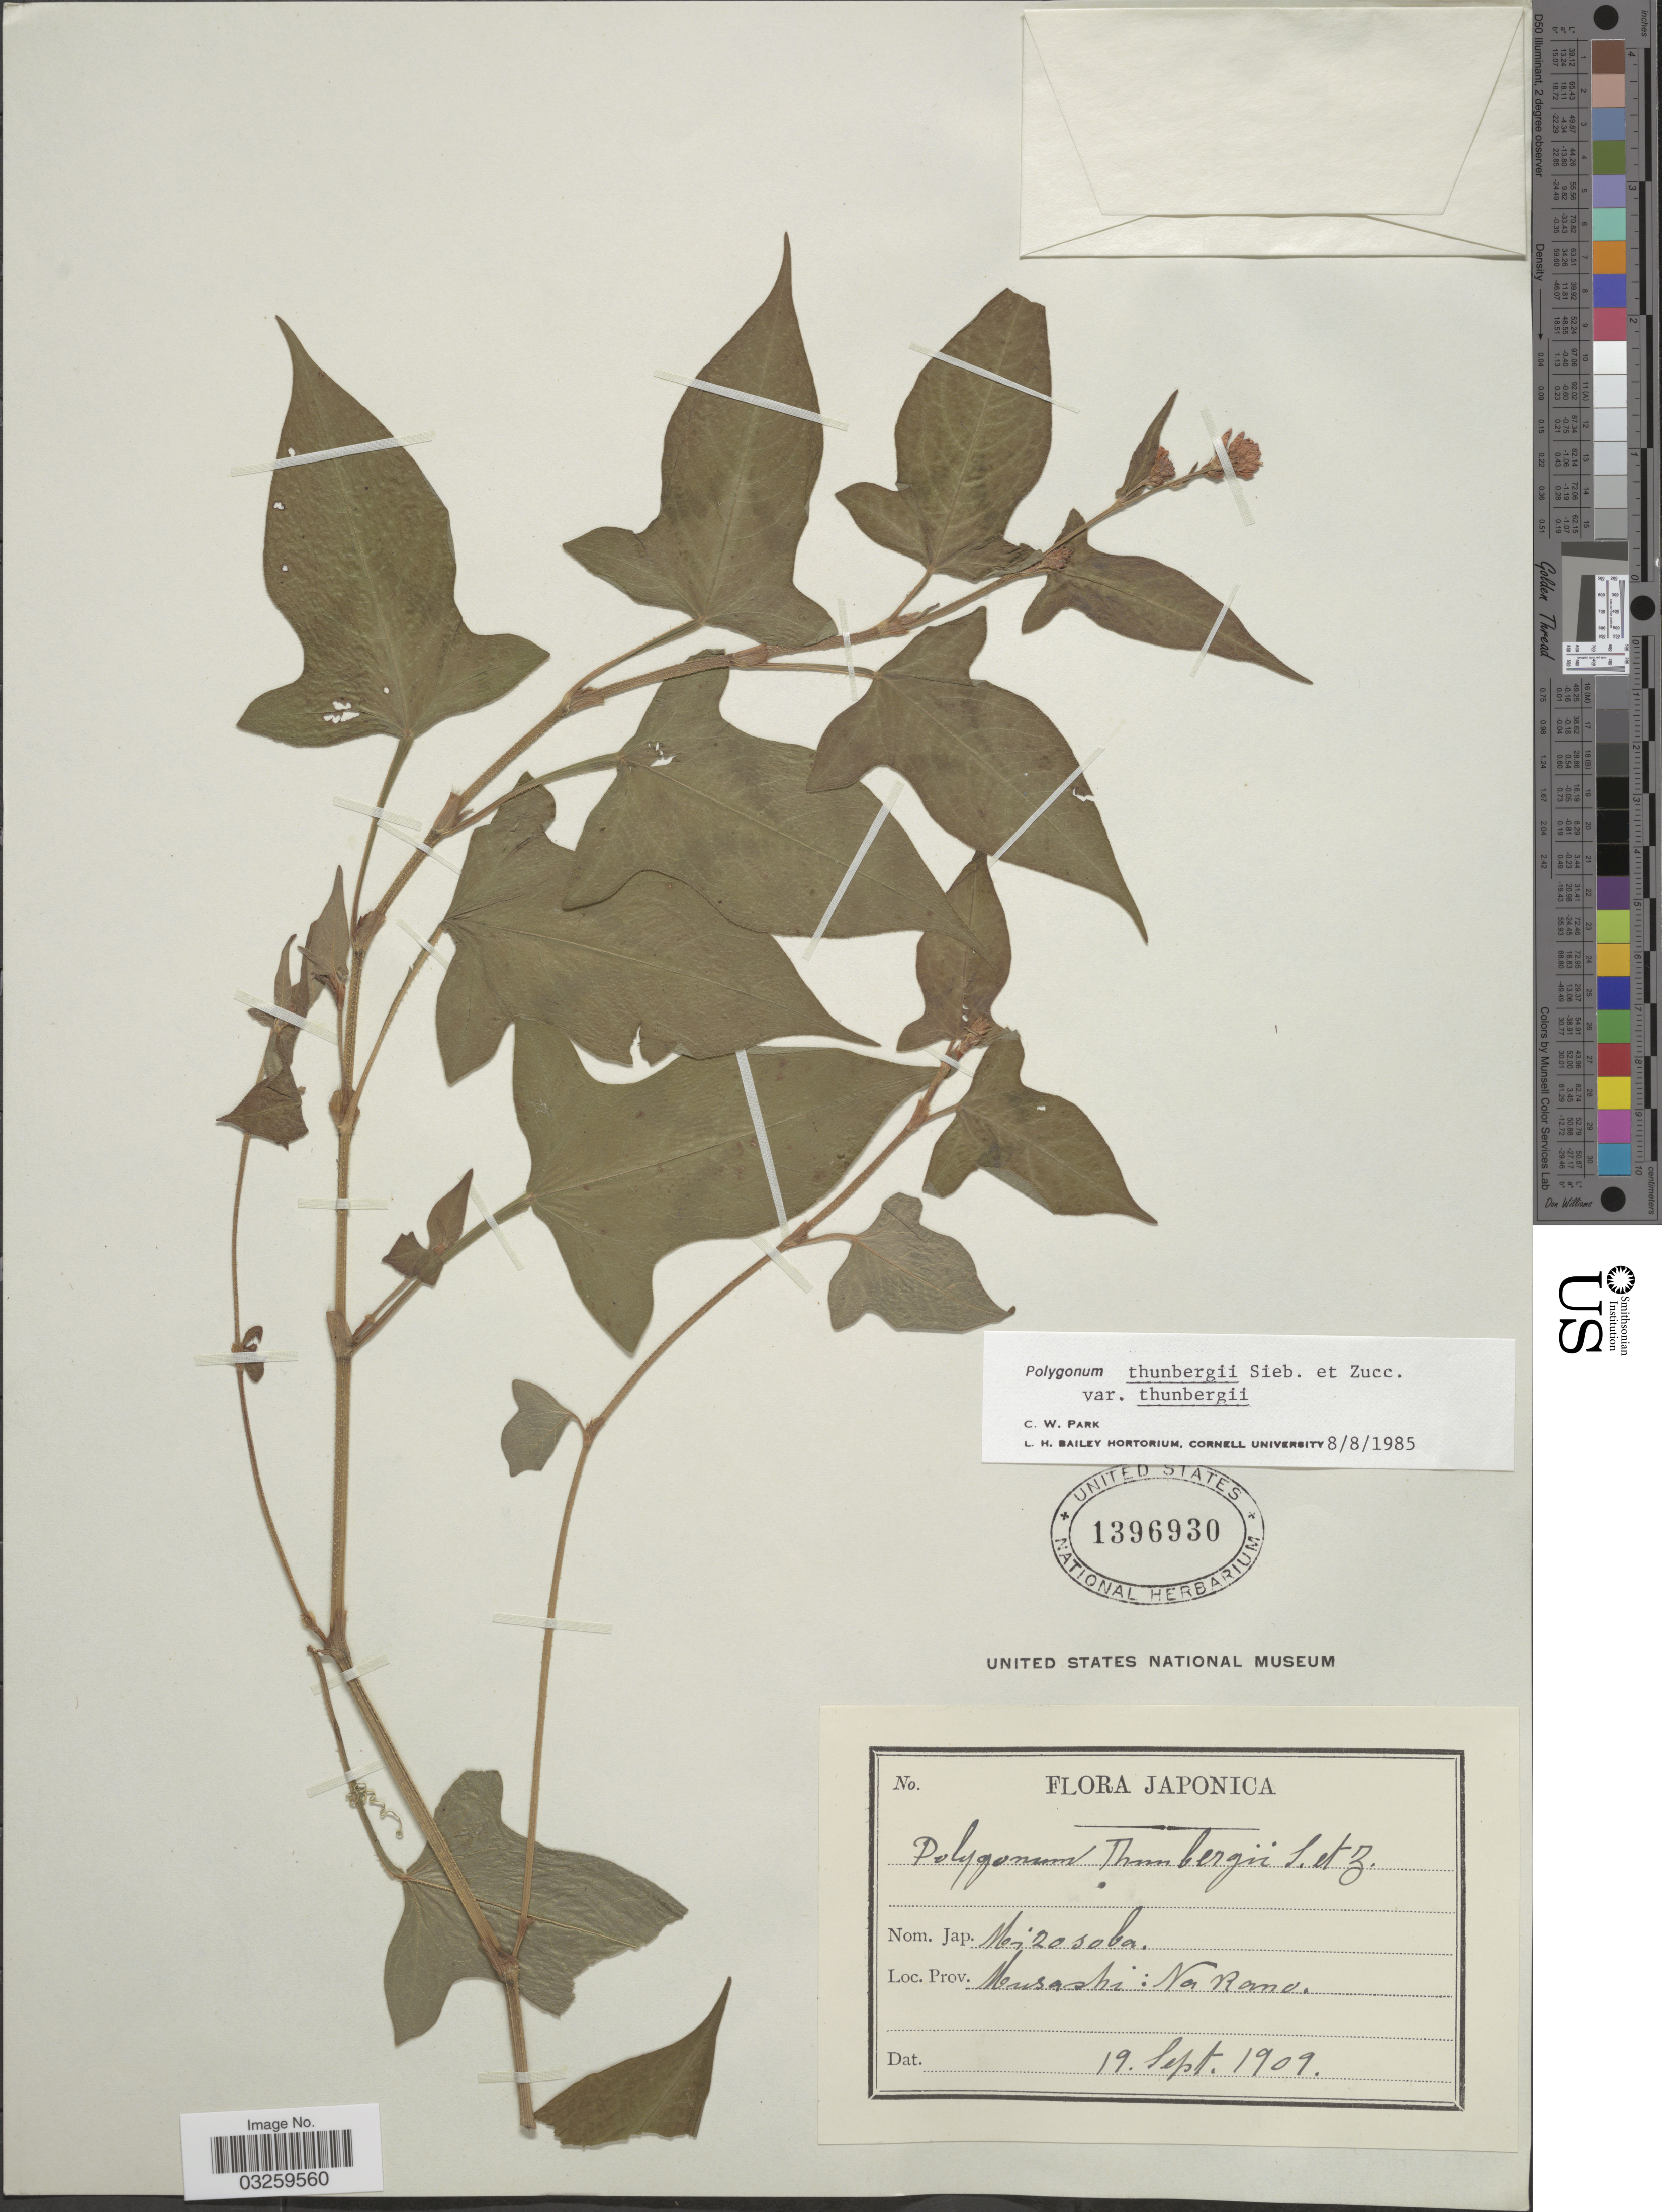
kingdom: Plantae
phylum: Tracheophyta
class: Magnoliopsida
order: Caryophyllales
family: Polygonaceae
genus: Polygonum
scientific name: Polygonum thunbergii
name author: Siebold & Zucc.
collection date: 1909-09-19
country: Japan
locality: Prov. Musashi: Nakano.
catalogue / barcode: US 1396930